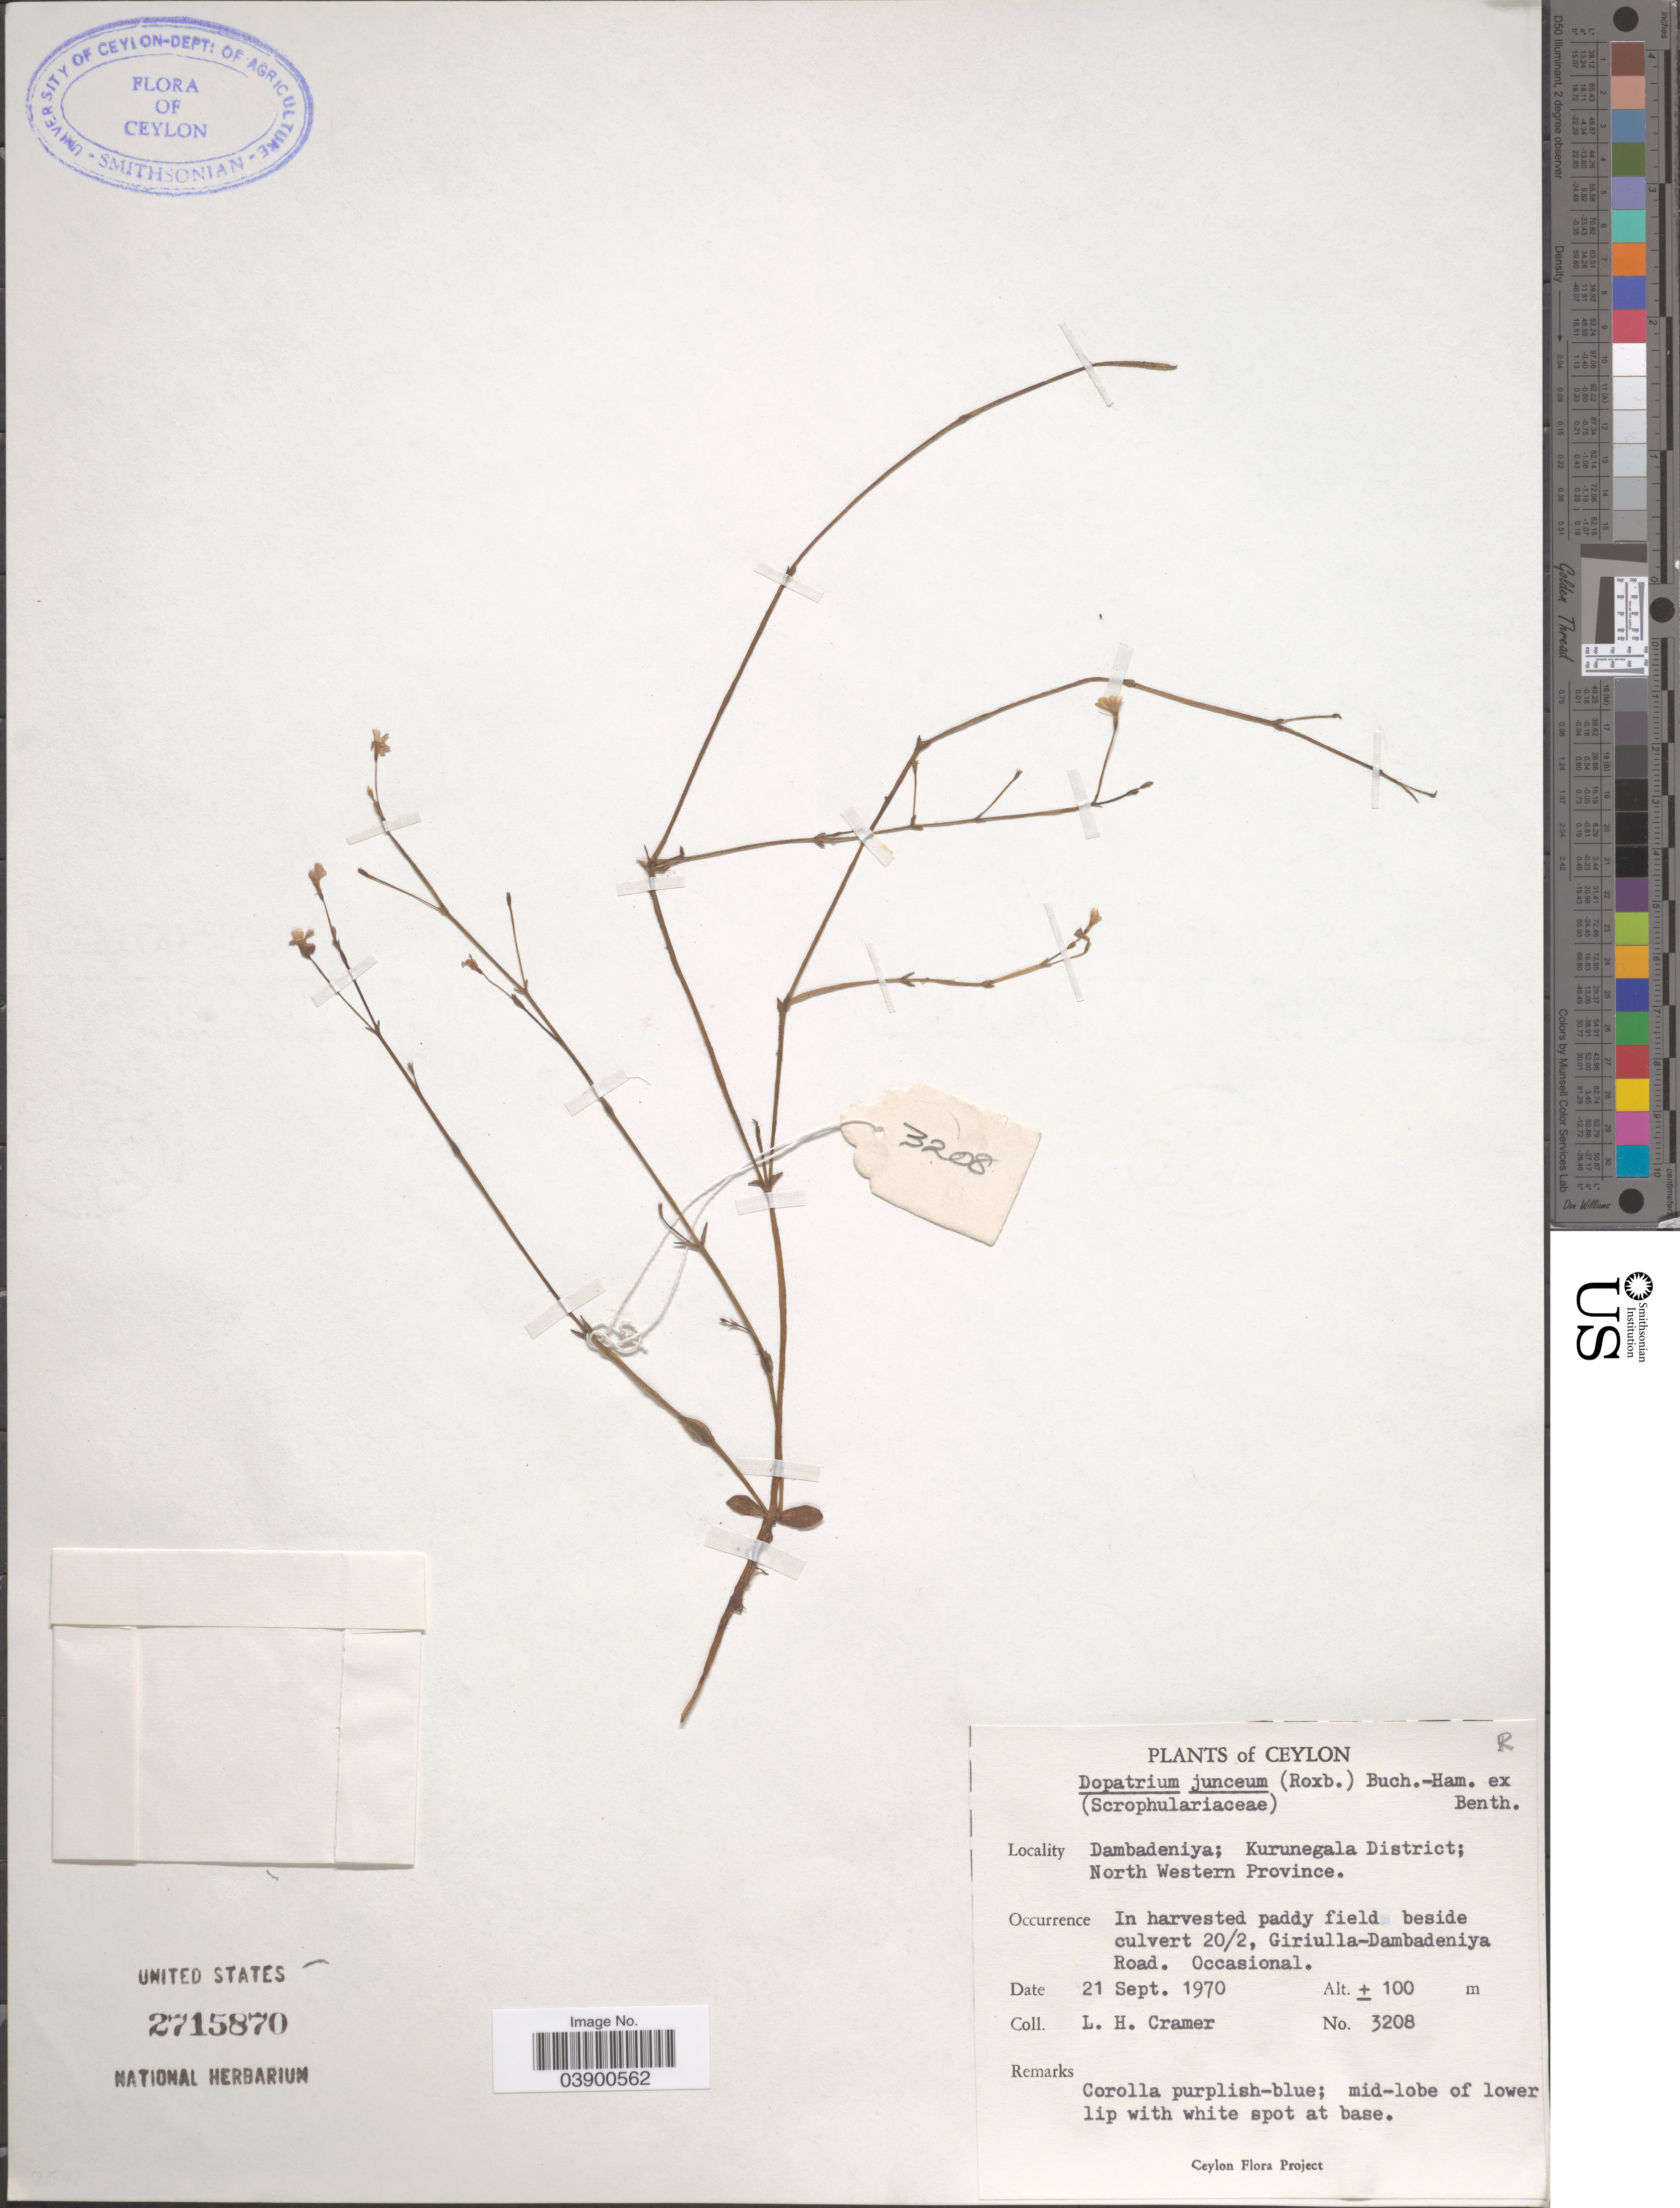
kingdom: Plantae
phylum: Tracheophyta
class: Magnoliopsida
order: Lamiales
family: Plantaginaceae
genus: Dopatrium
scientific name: Dopatrium junceum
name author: (Roxb.) Buch.-Ham. ex Benth.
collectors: L. H. Cramer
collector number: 3208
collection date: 1970-09-21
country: Sri Lanka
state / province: North Western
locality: Ceylon. Dambadeniya; Kurunegala District. Field beside culvert 20/2, Giriulla-Dambadeniya Road.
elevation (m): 100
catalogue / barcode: US 2715870